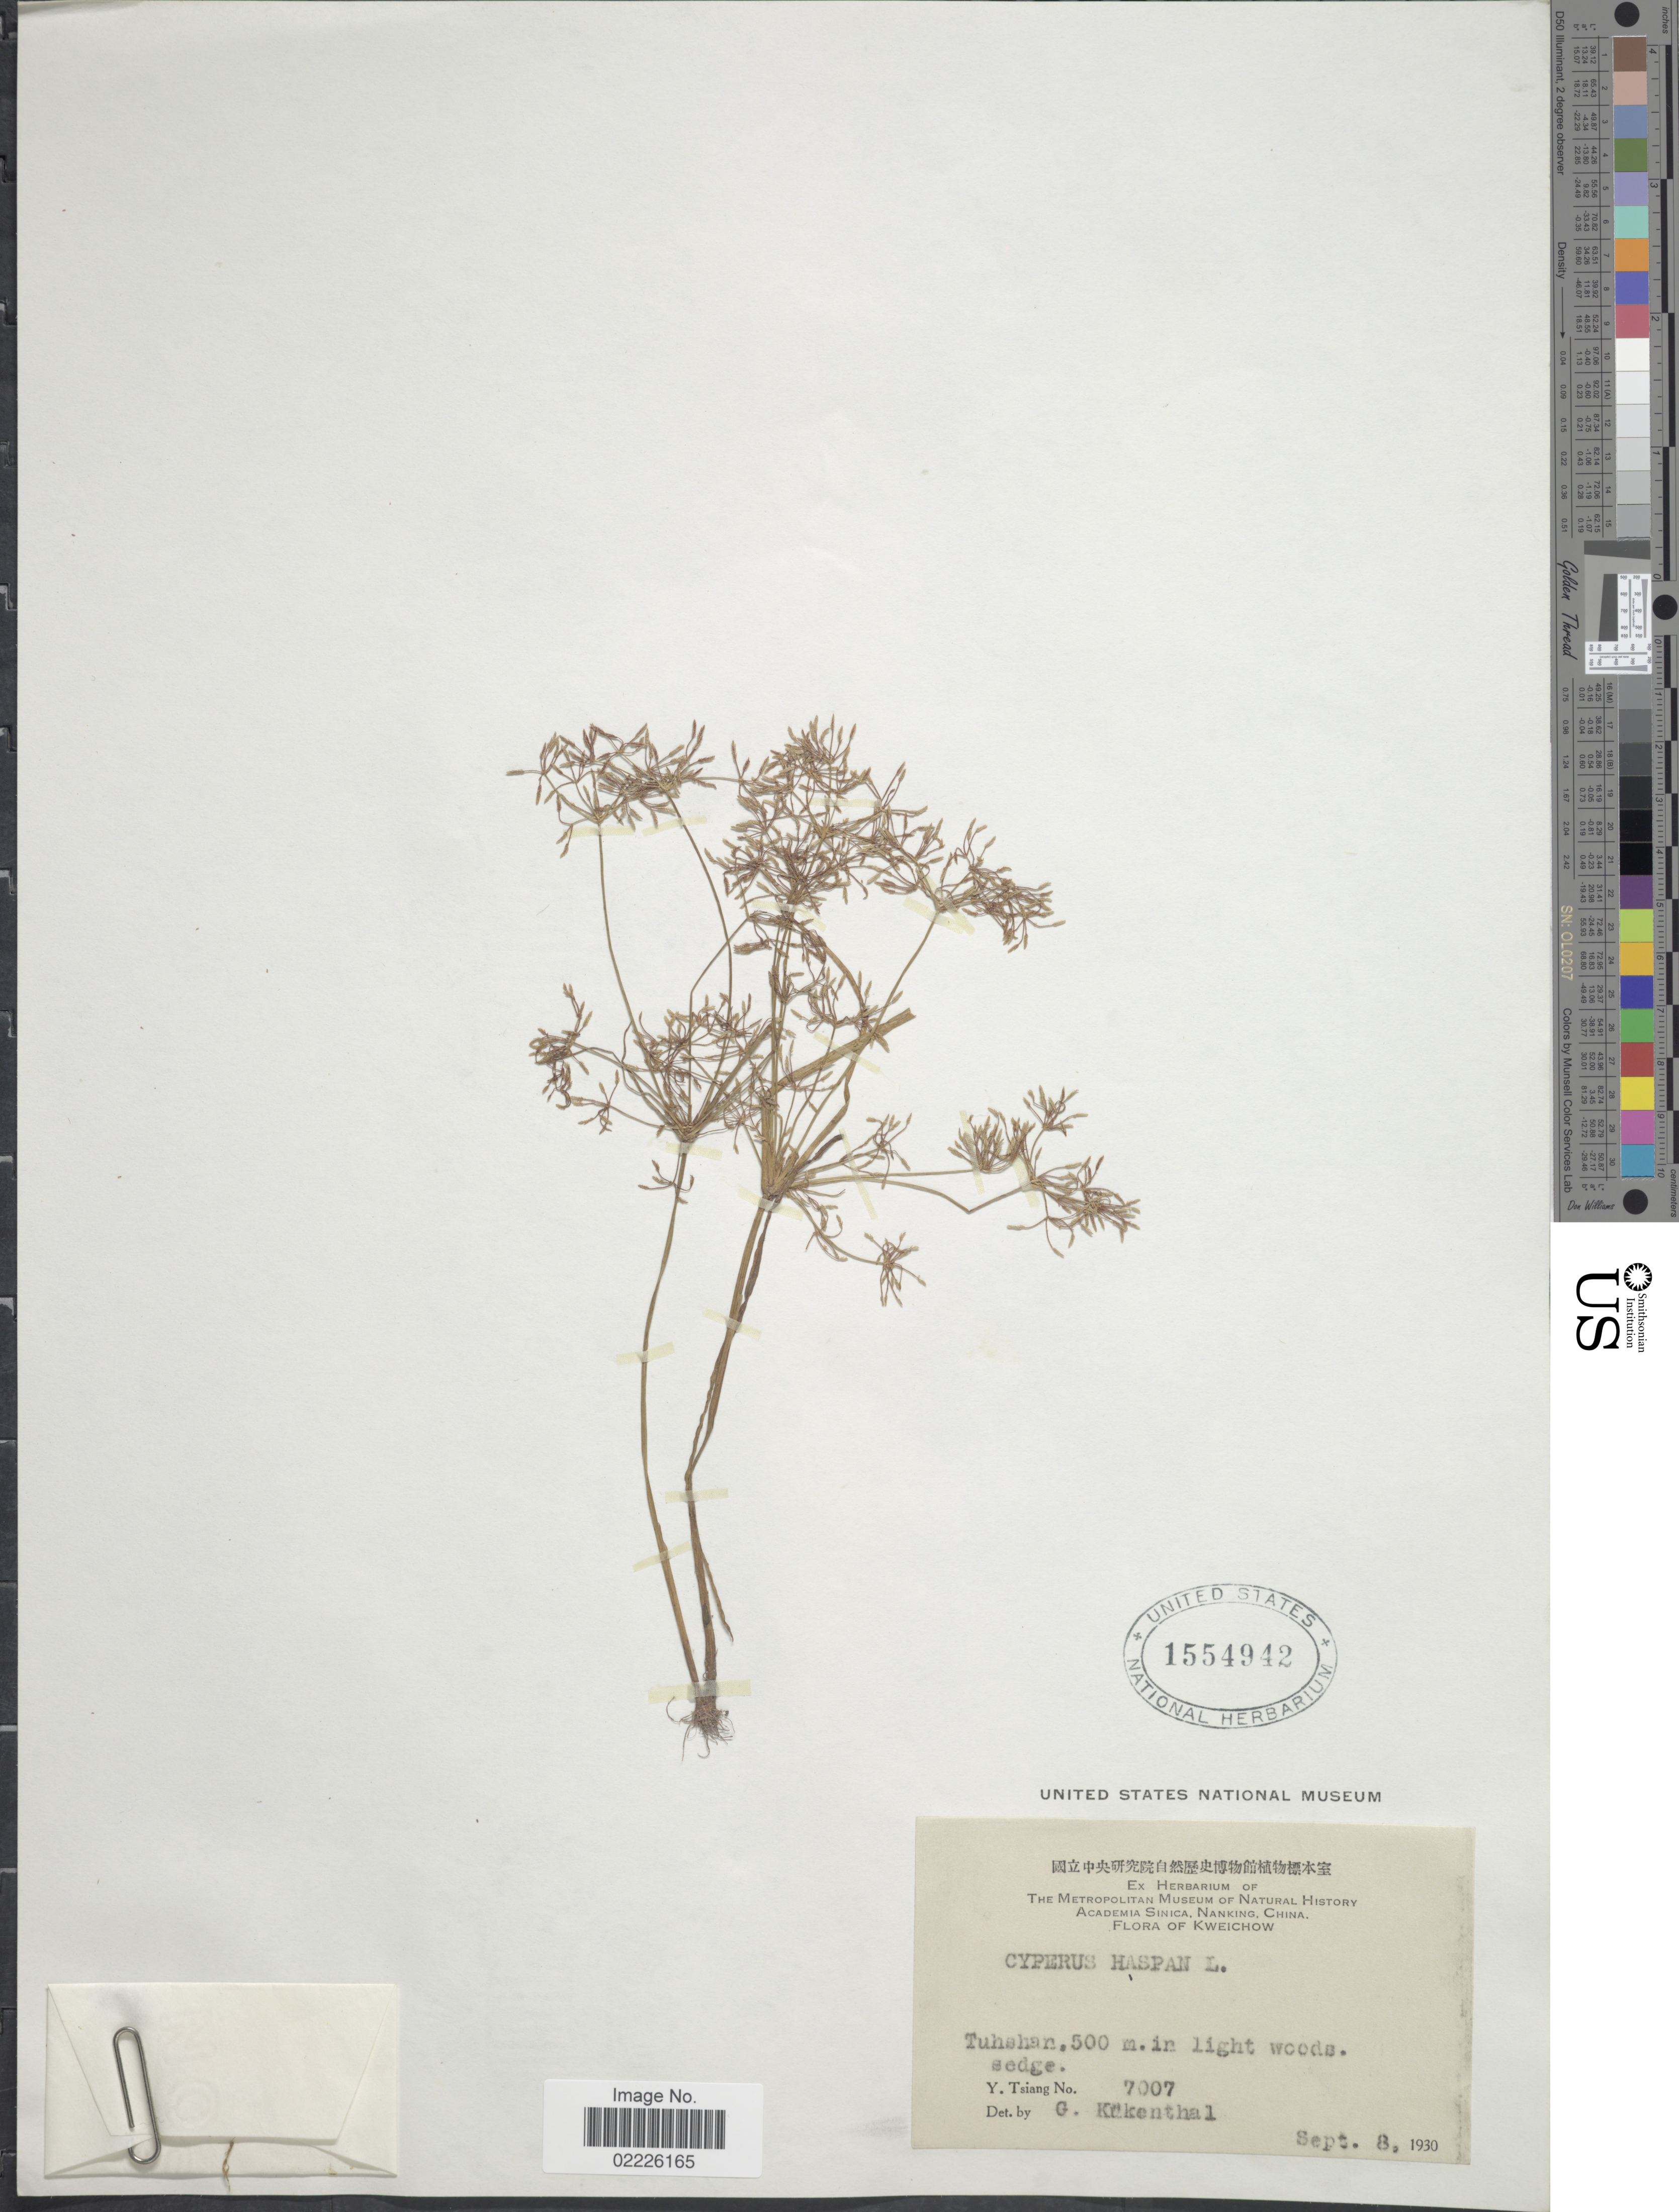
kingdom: Plantae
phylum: Tracheophyta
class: Liliopsida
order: Poales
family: Cyperaceae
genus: Cyperus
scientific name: Cyperus haspan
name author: L.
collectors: Y. Tsiang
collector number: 7007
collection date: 1930-09-08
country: China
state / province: Guizhou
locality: Tuhshan, Kweichow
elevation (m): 500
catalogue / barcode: US 1554942